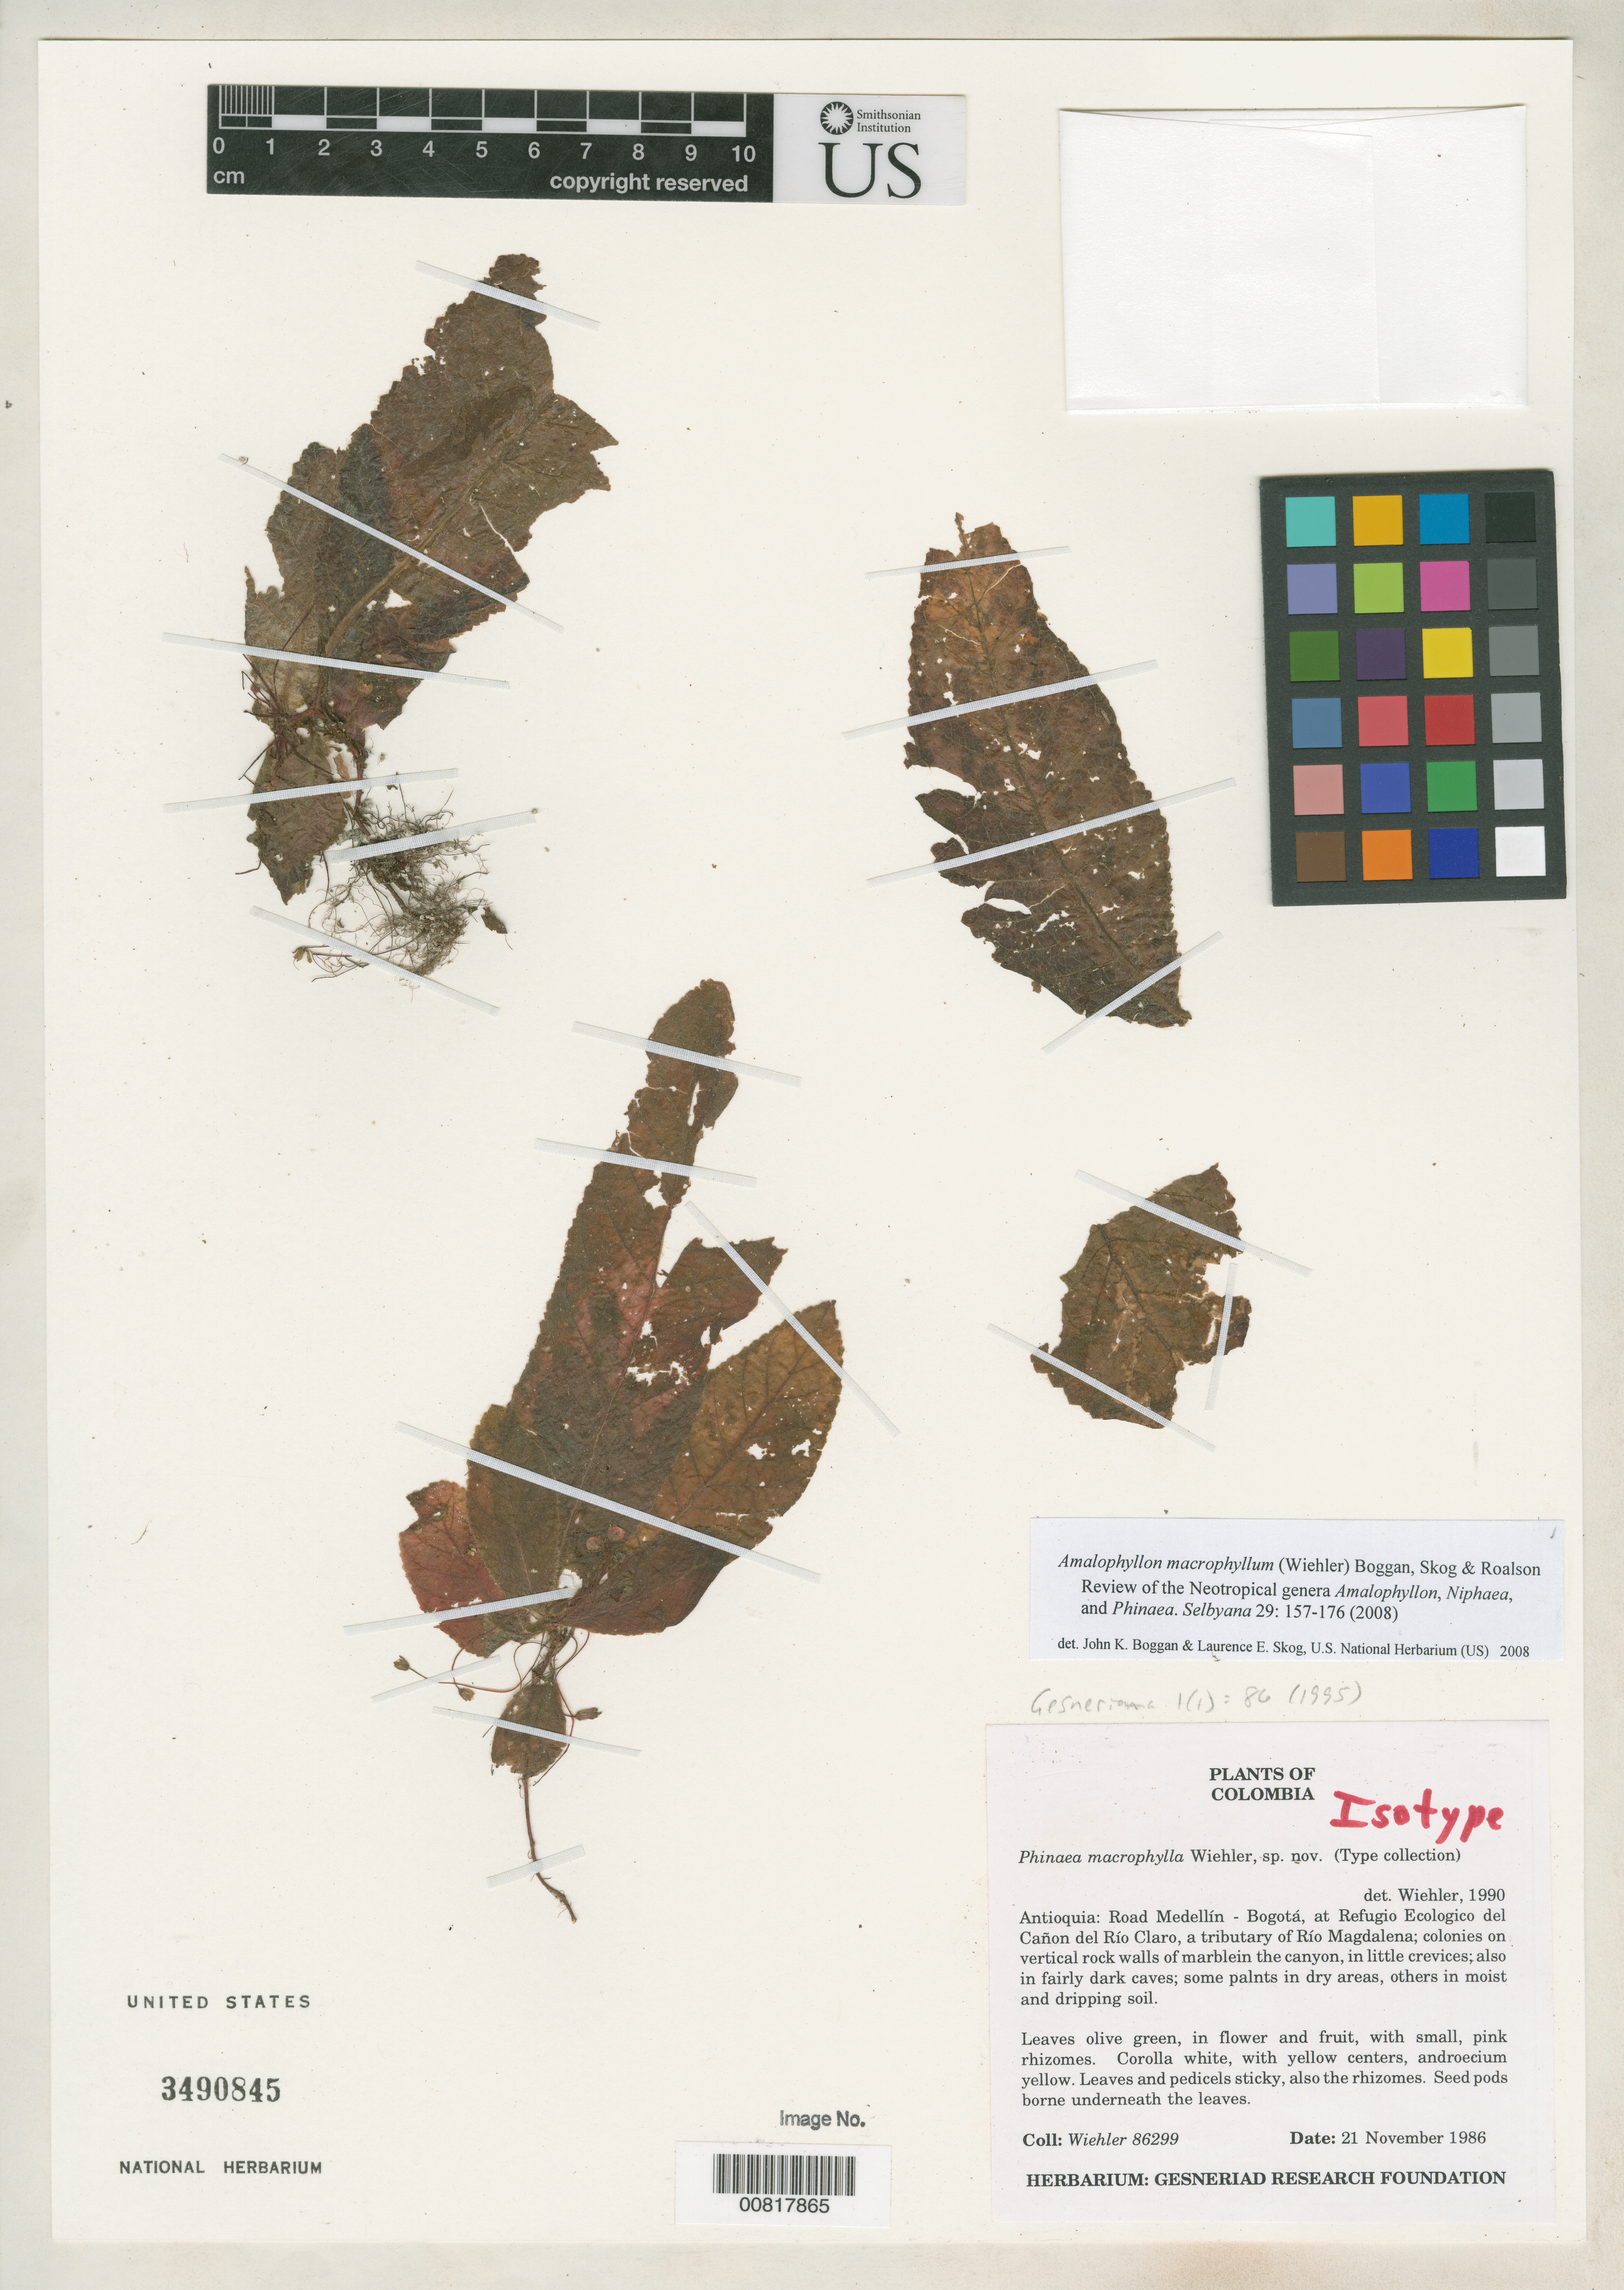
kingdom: Plantae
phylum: Tracheophyta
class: Magnoliopsida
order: Lamiales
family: Gesneriaceae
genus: Phinaea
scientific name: Phinaea macrophylla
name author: Wiehler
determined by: Boggan, J. K.; Skog, L. E.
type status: Isotype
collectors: H. J. Wiehler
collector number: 86299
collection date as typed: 21 Nov 1986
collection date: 1986-11-21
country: Colombia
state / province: Antioquia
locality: Antioquia: Road Medellín-Bogotá, at Refugio Ecologico del Cañon del Río Claro, a tributary of Río Magdalena.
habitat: Colonies on vertical rock walls of marble in the canyon, in little crevices; also in fairly dark caves; some plants in dry areas, others in moist and dripping soil.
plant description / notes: Cited by J.R. Clark et al., Selbyana 24: 119-140 (2003). See also Boggan et al., Selbyana 29: 157-176 (2008).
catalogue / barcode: US 3490845